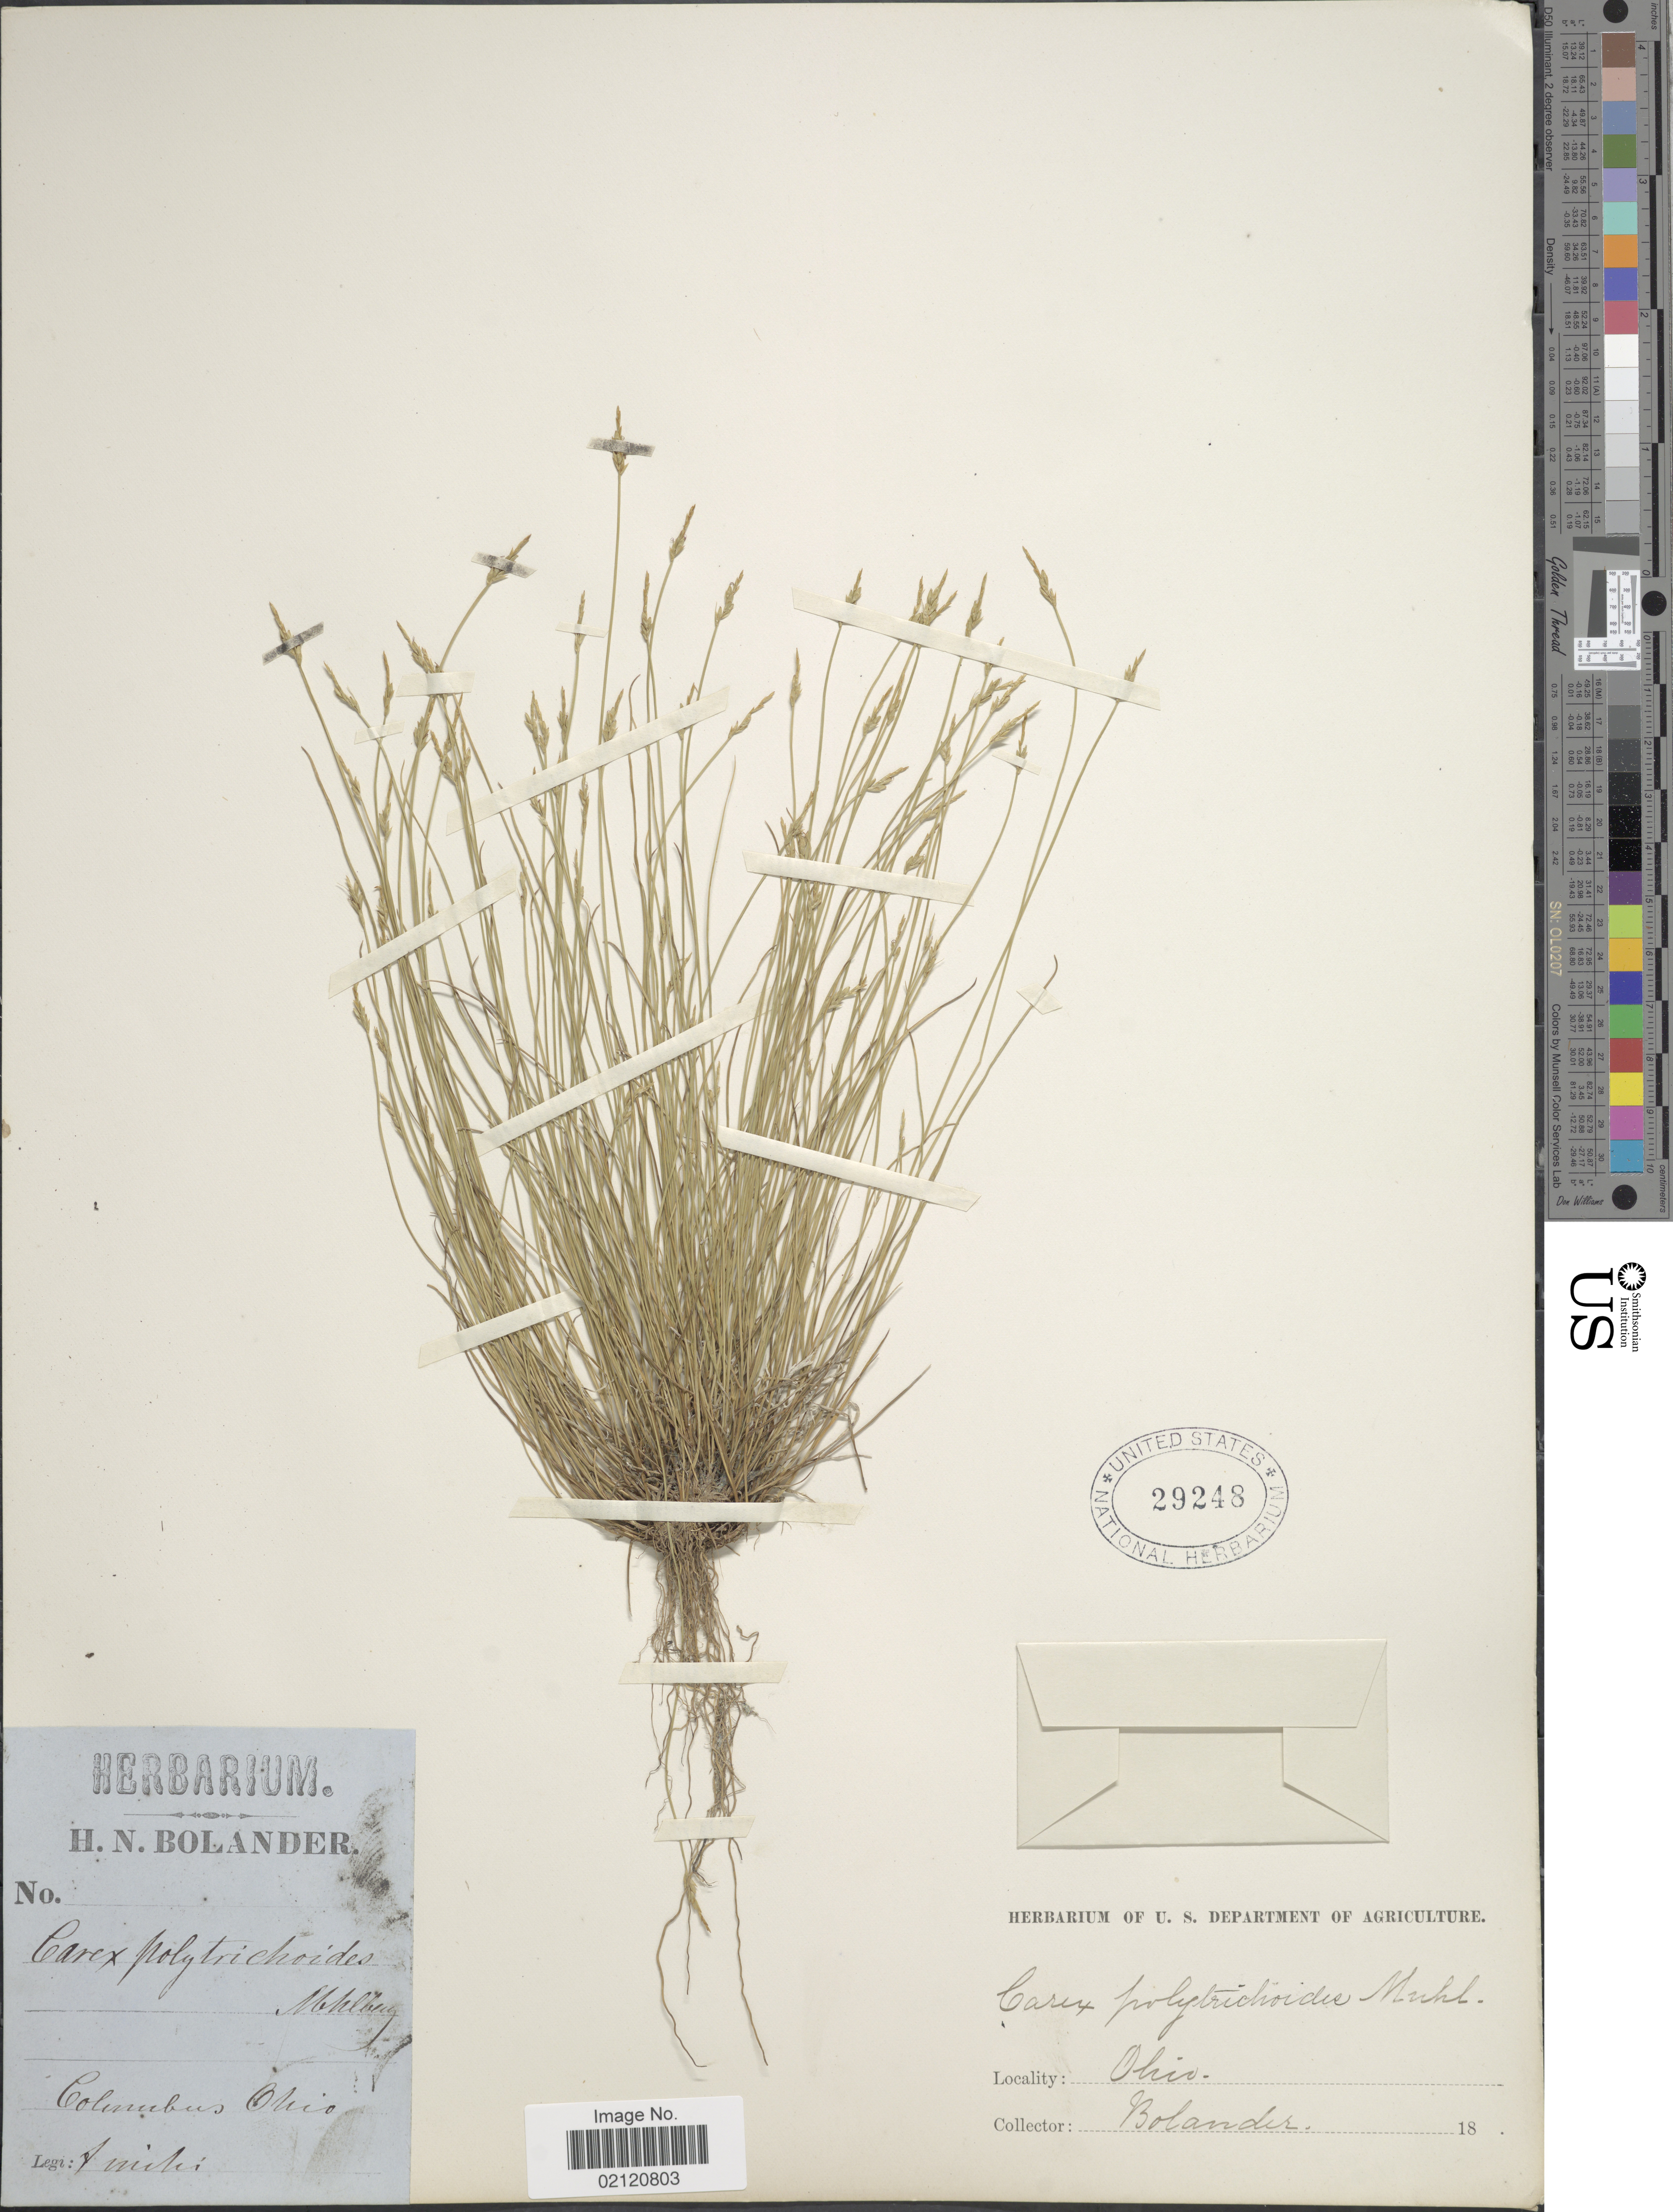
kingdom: Plantae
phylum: Tracheophyta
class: Liliopsida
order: Poales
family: Cyperaceae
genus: Carex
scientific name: Carex leptalea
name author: Wahlenb.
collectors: H. Bolander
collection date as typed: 18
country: United States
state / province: Ohio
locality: Colombus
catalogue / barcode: US 29248